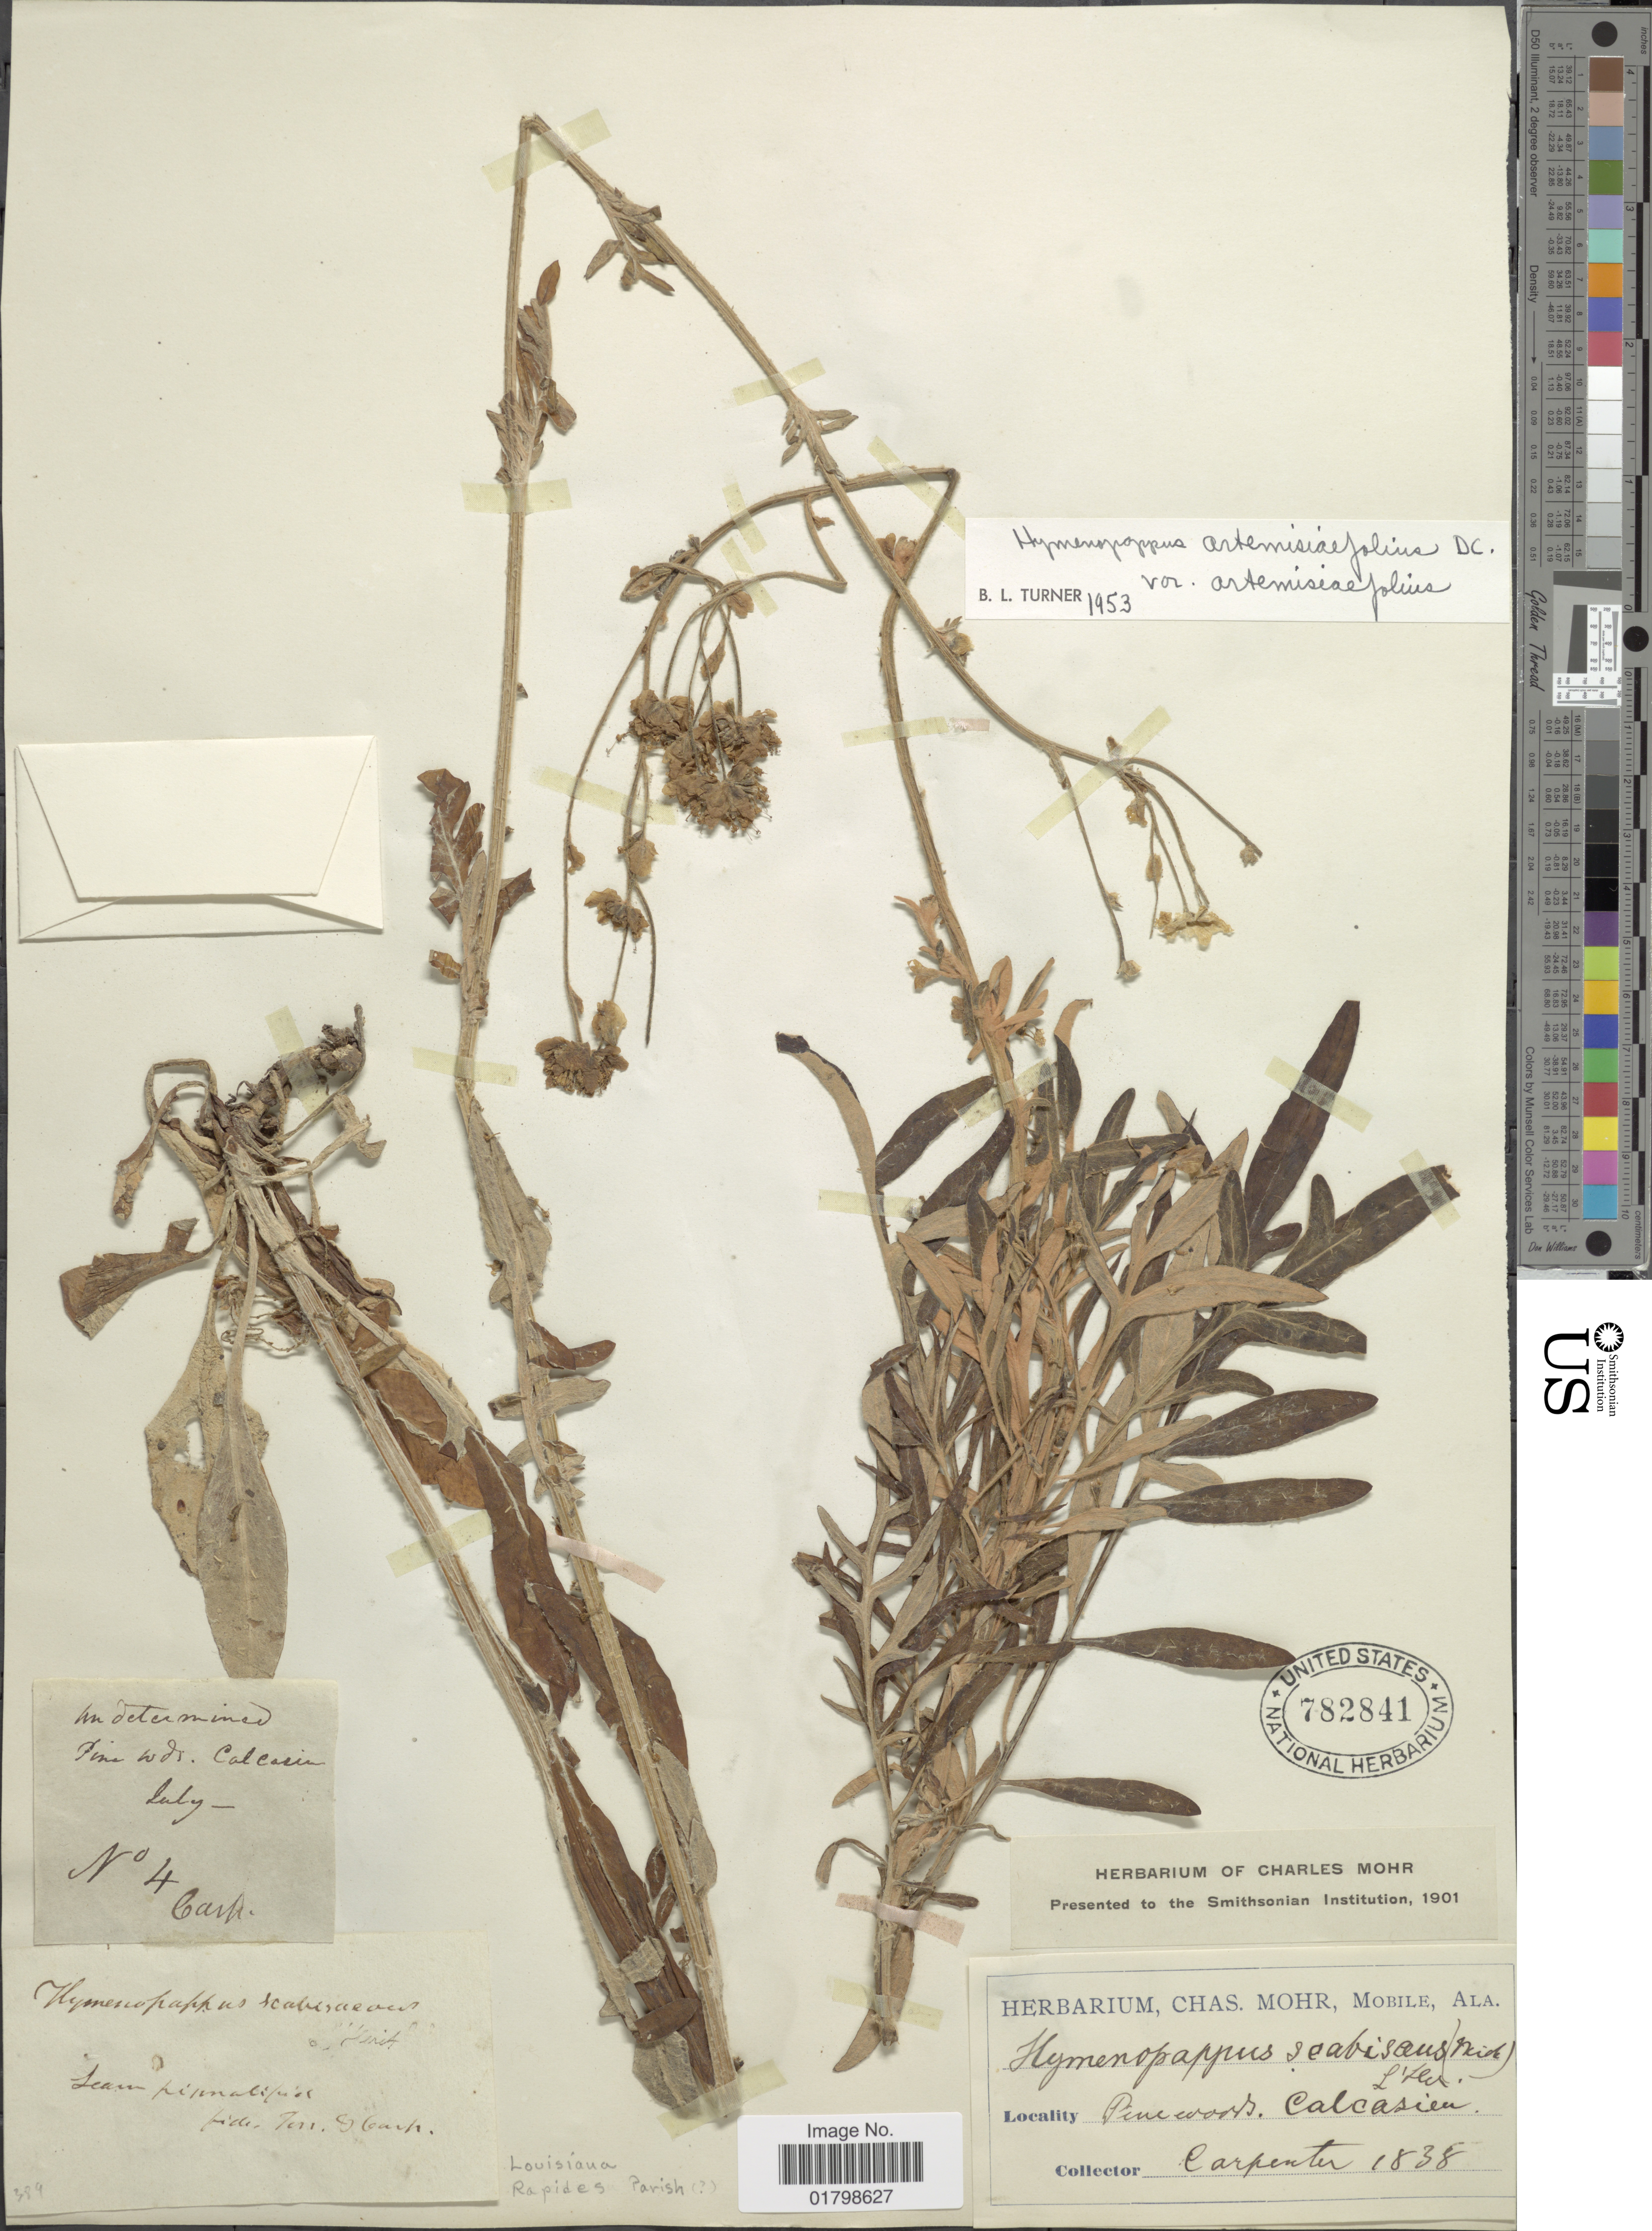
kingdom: Plantae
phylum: Tracheophyta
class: Magnoliopsida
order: Asterales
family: Asteraceae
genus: Hymenopappus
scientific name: Hymenopappus artemisiifolius var. artemisiifolius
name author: DC.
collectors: -. Carpenter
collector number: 1838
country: United States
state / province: Louisiana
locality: Pine woods, Calcasieu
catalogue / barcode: US 782841